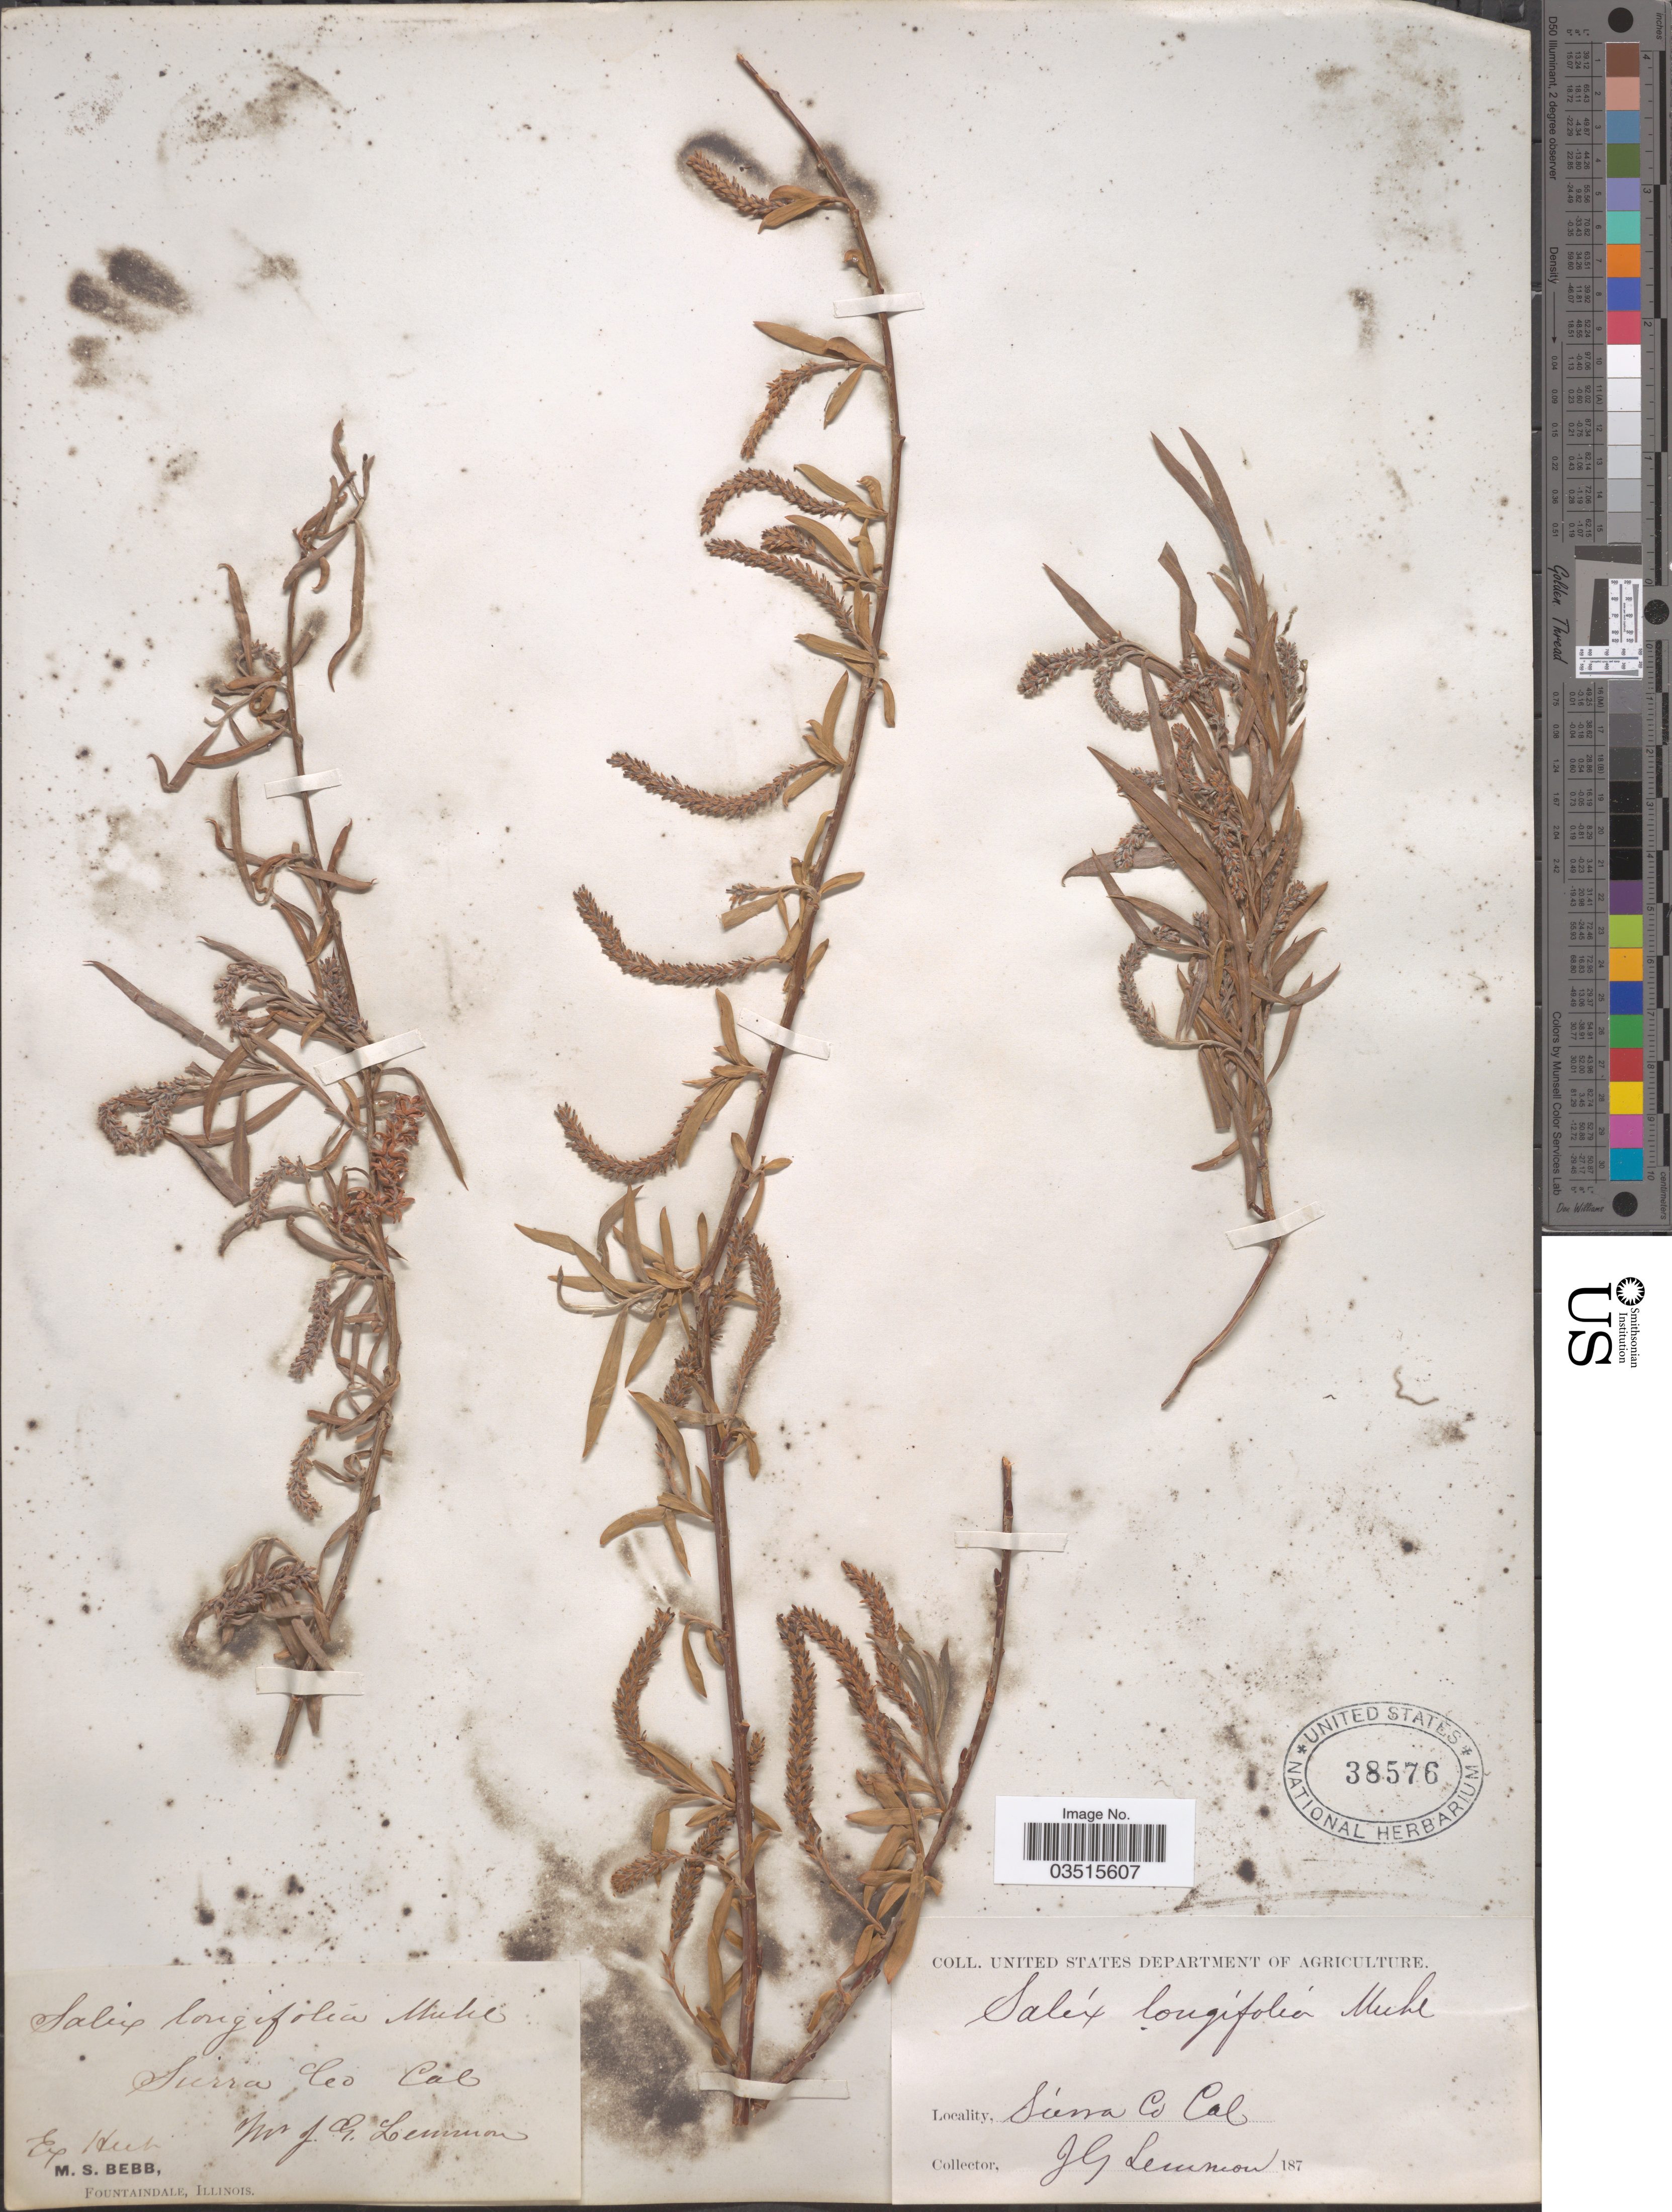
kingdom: Plantae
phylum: Tracheophyta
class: Magnoliopsida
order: Malpighiales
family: Salicaceae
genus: Salix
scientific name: Salix melanopsis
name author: Nutt.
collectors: J. Lemmon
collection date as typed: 187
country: United States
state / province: California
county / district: Sierra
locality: Sierra Co.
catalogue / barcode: US 38576